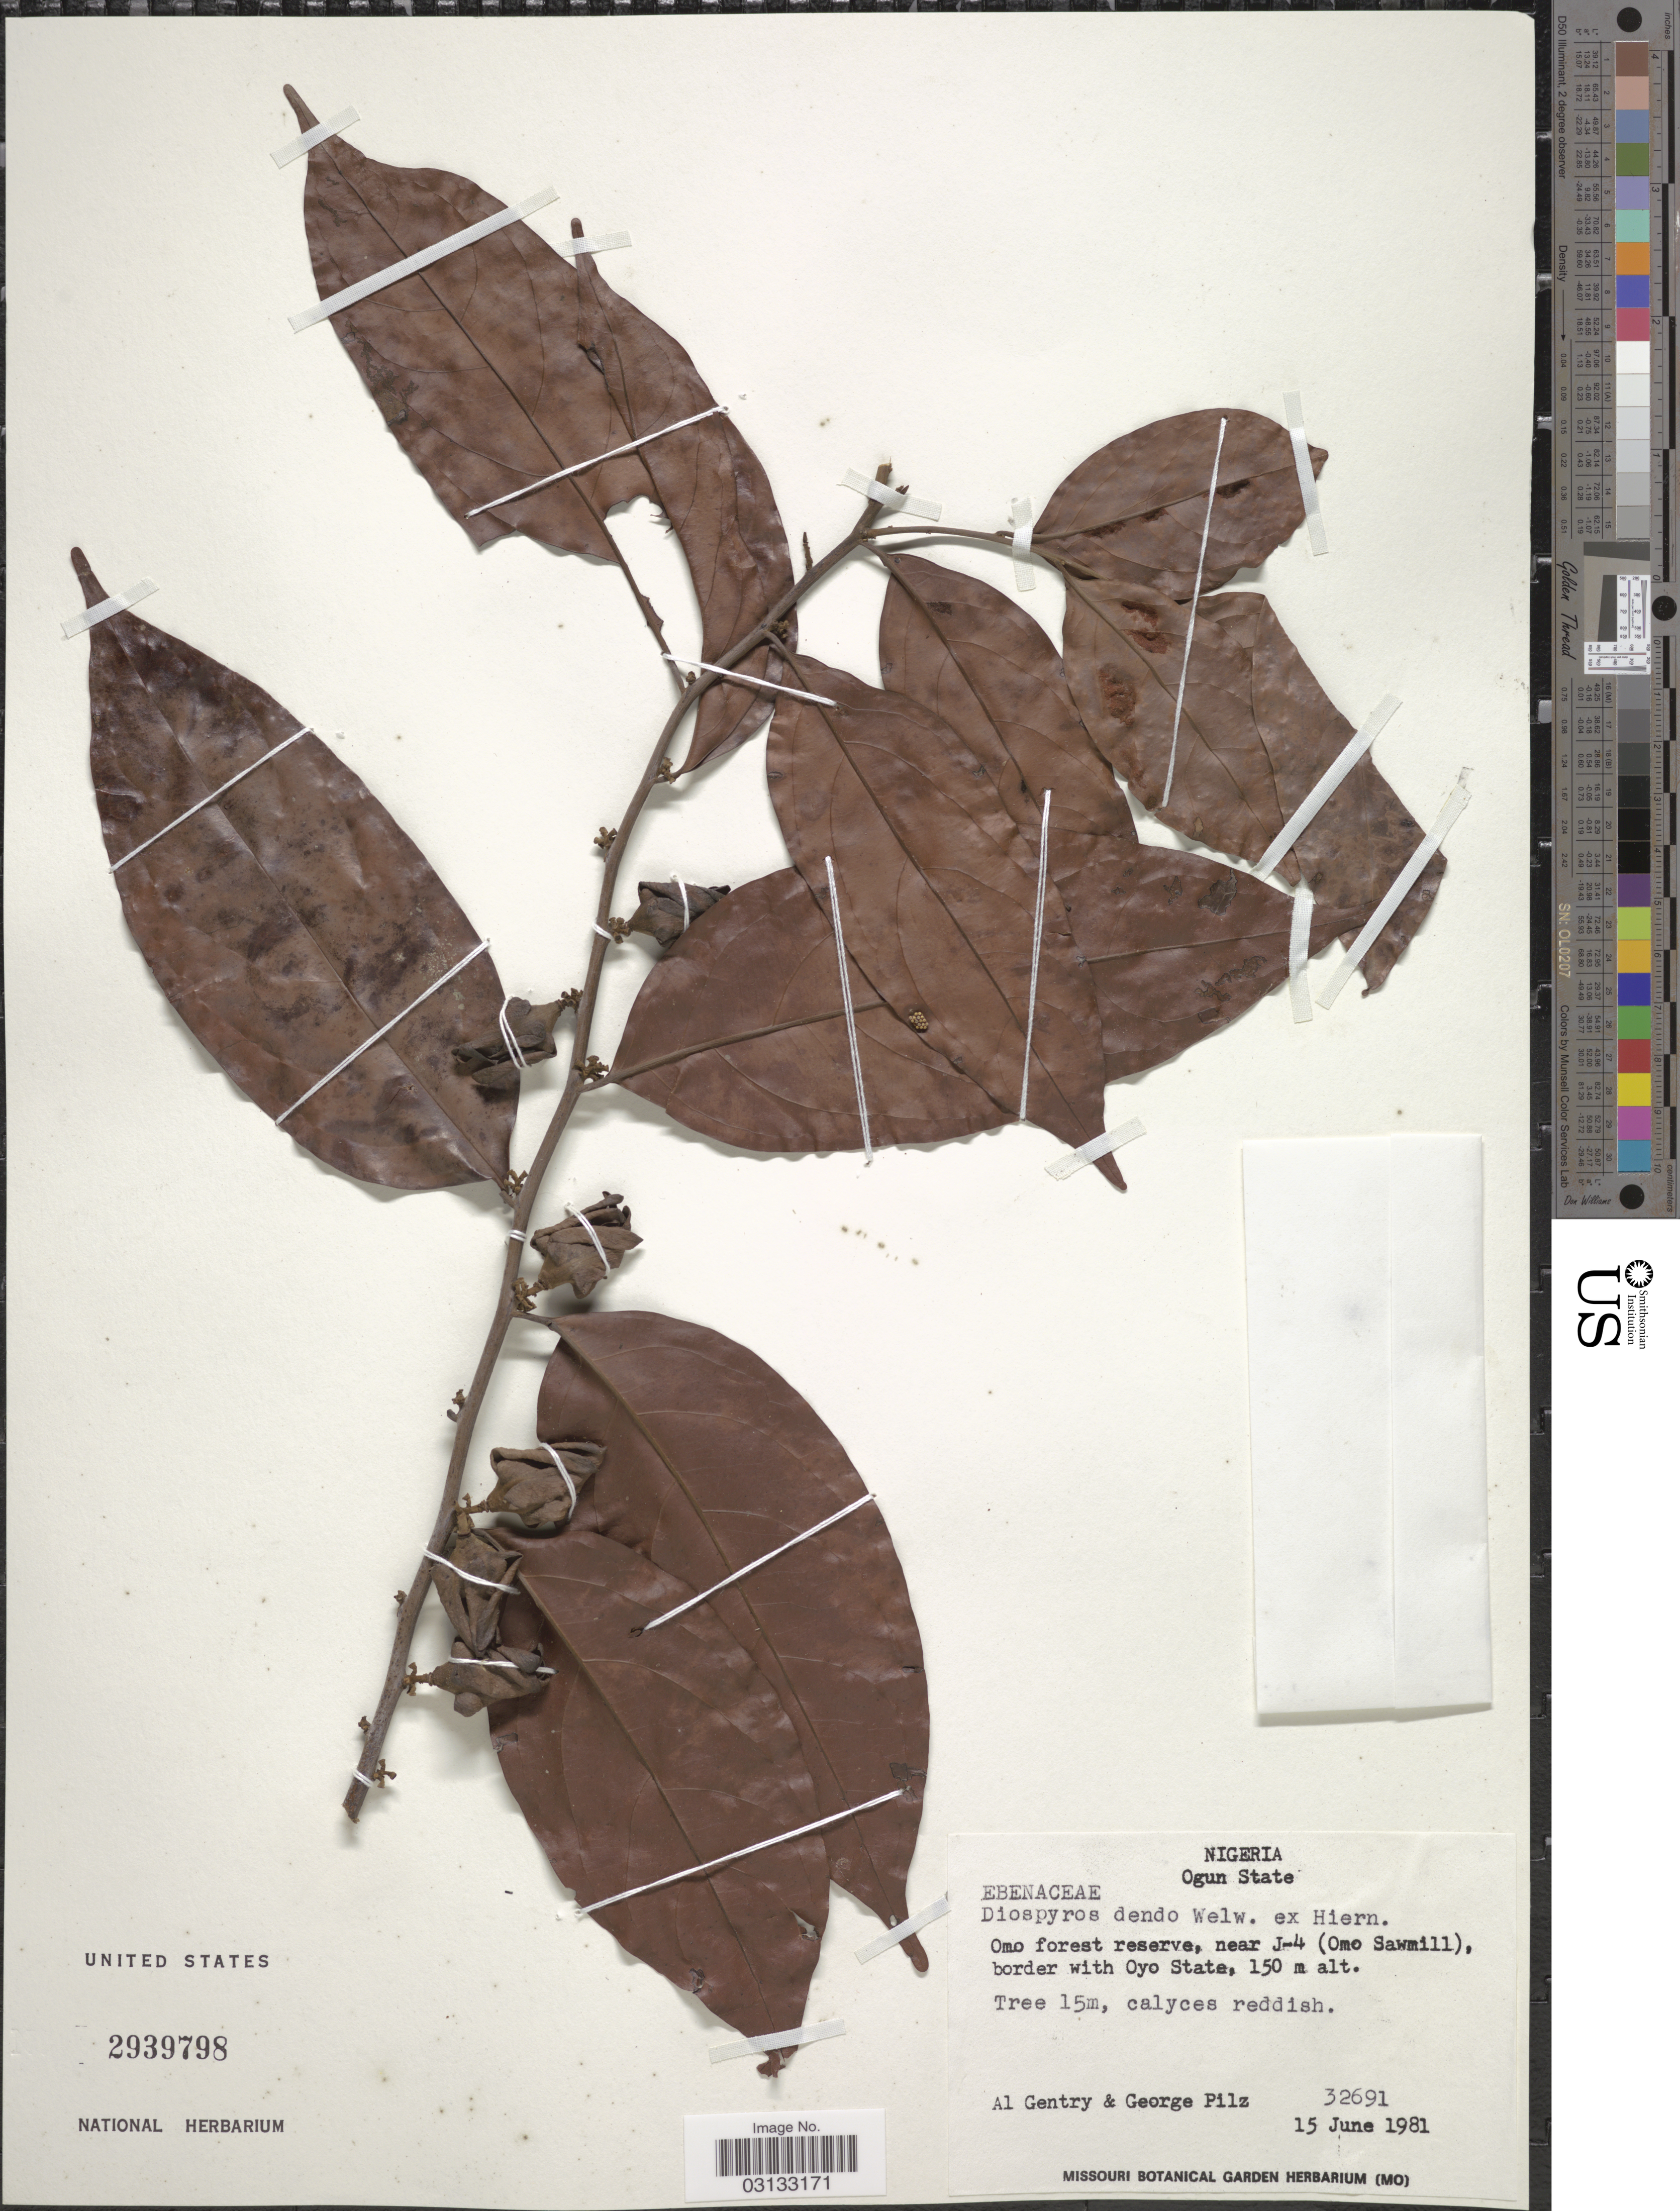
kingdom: Plantae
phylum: Tracheophyta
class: Magnoliopsida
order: Ericales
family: Ebenaceae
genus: Diospyros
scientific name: Diospyros dendo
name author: Welw. ex Hiern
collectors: A. H. Gentry & G. E. Pilz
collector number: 32691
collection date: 1981-06-15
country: Nigeria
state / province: Ogun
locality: Ogun State, Omo forest reserve, near J-4 (Omo Sawmill), border with Oyo State.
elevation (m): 150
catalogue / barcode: US 2939798